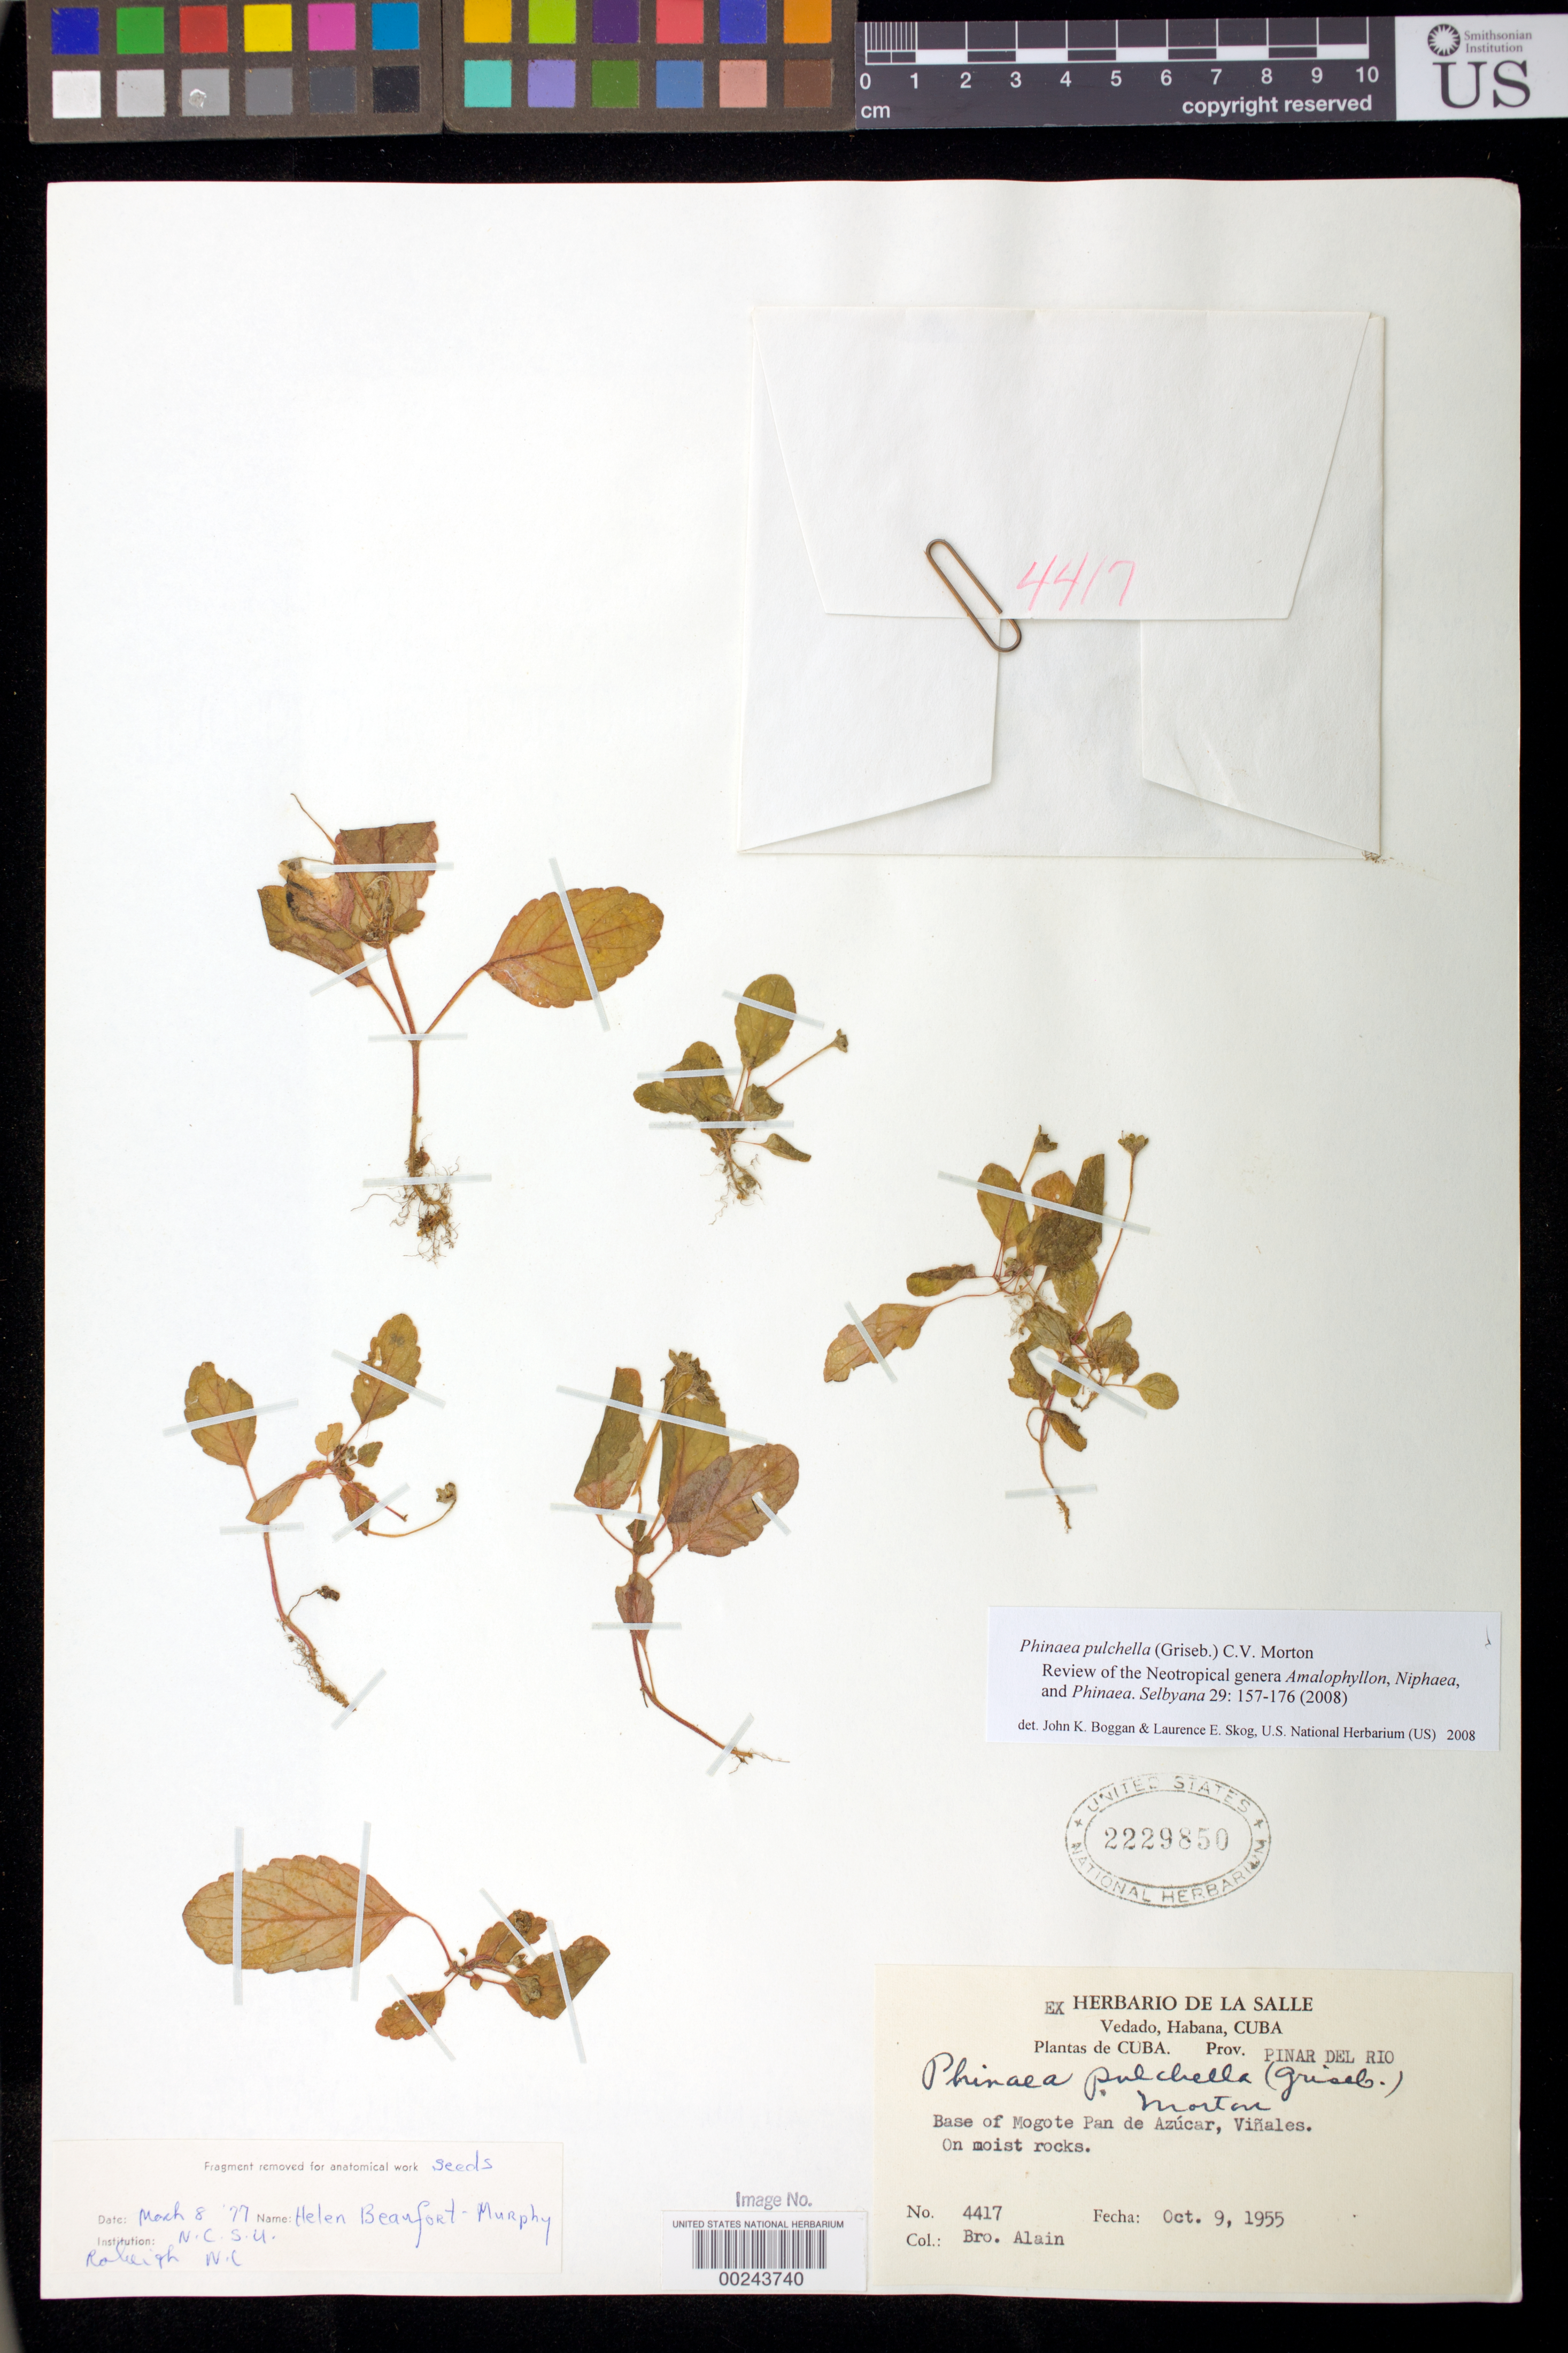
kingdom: Plantae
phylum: Tracheophyta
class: Magnoliopsida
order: Lamiales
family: Gesneriaceae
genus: Phinaea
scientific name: Phinaea pulchella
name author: (Griseb.) C.V. Morton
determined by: Boggan, J. K.; Skog, L. E.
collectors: A. H. Liogier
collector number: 4417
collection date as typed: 09 Oct 1955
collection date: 1955-10-09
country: Cuba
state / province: Pinar del Rio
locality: Prov. Pinar del Rio, base of Mogote Pan de Azúcar, Viñales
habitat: On moist rocks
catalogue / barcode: US 2229850